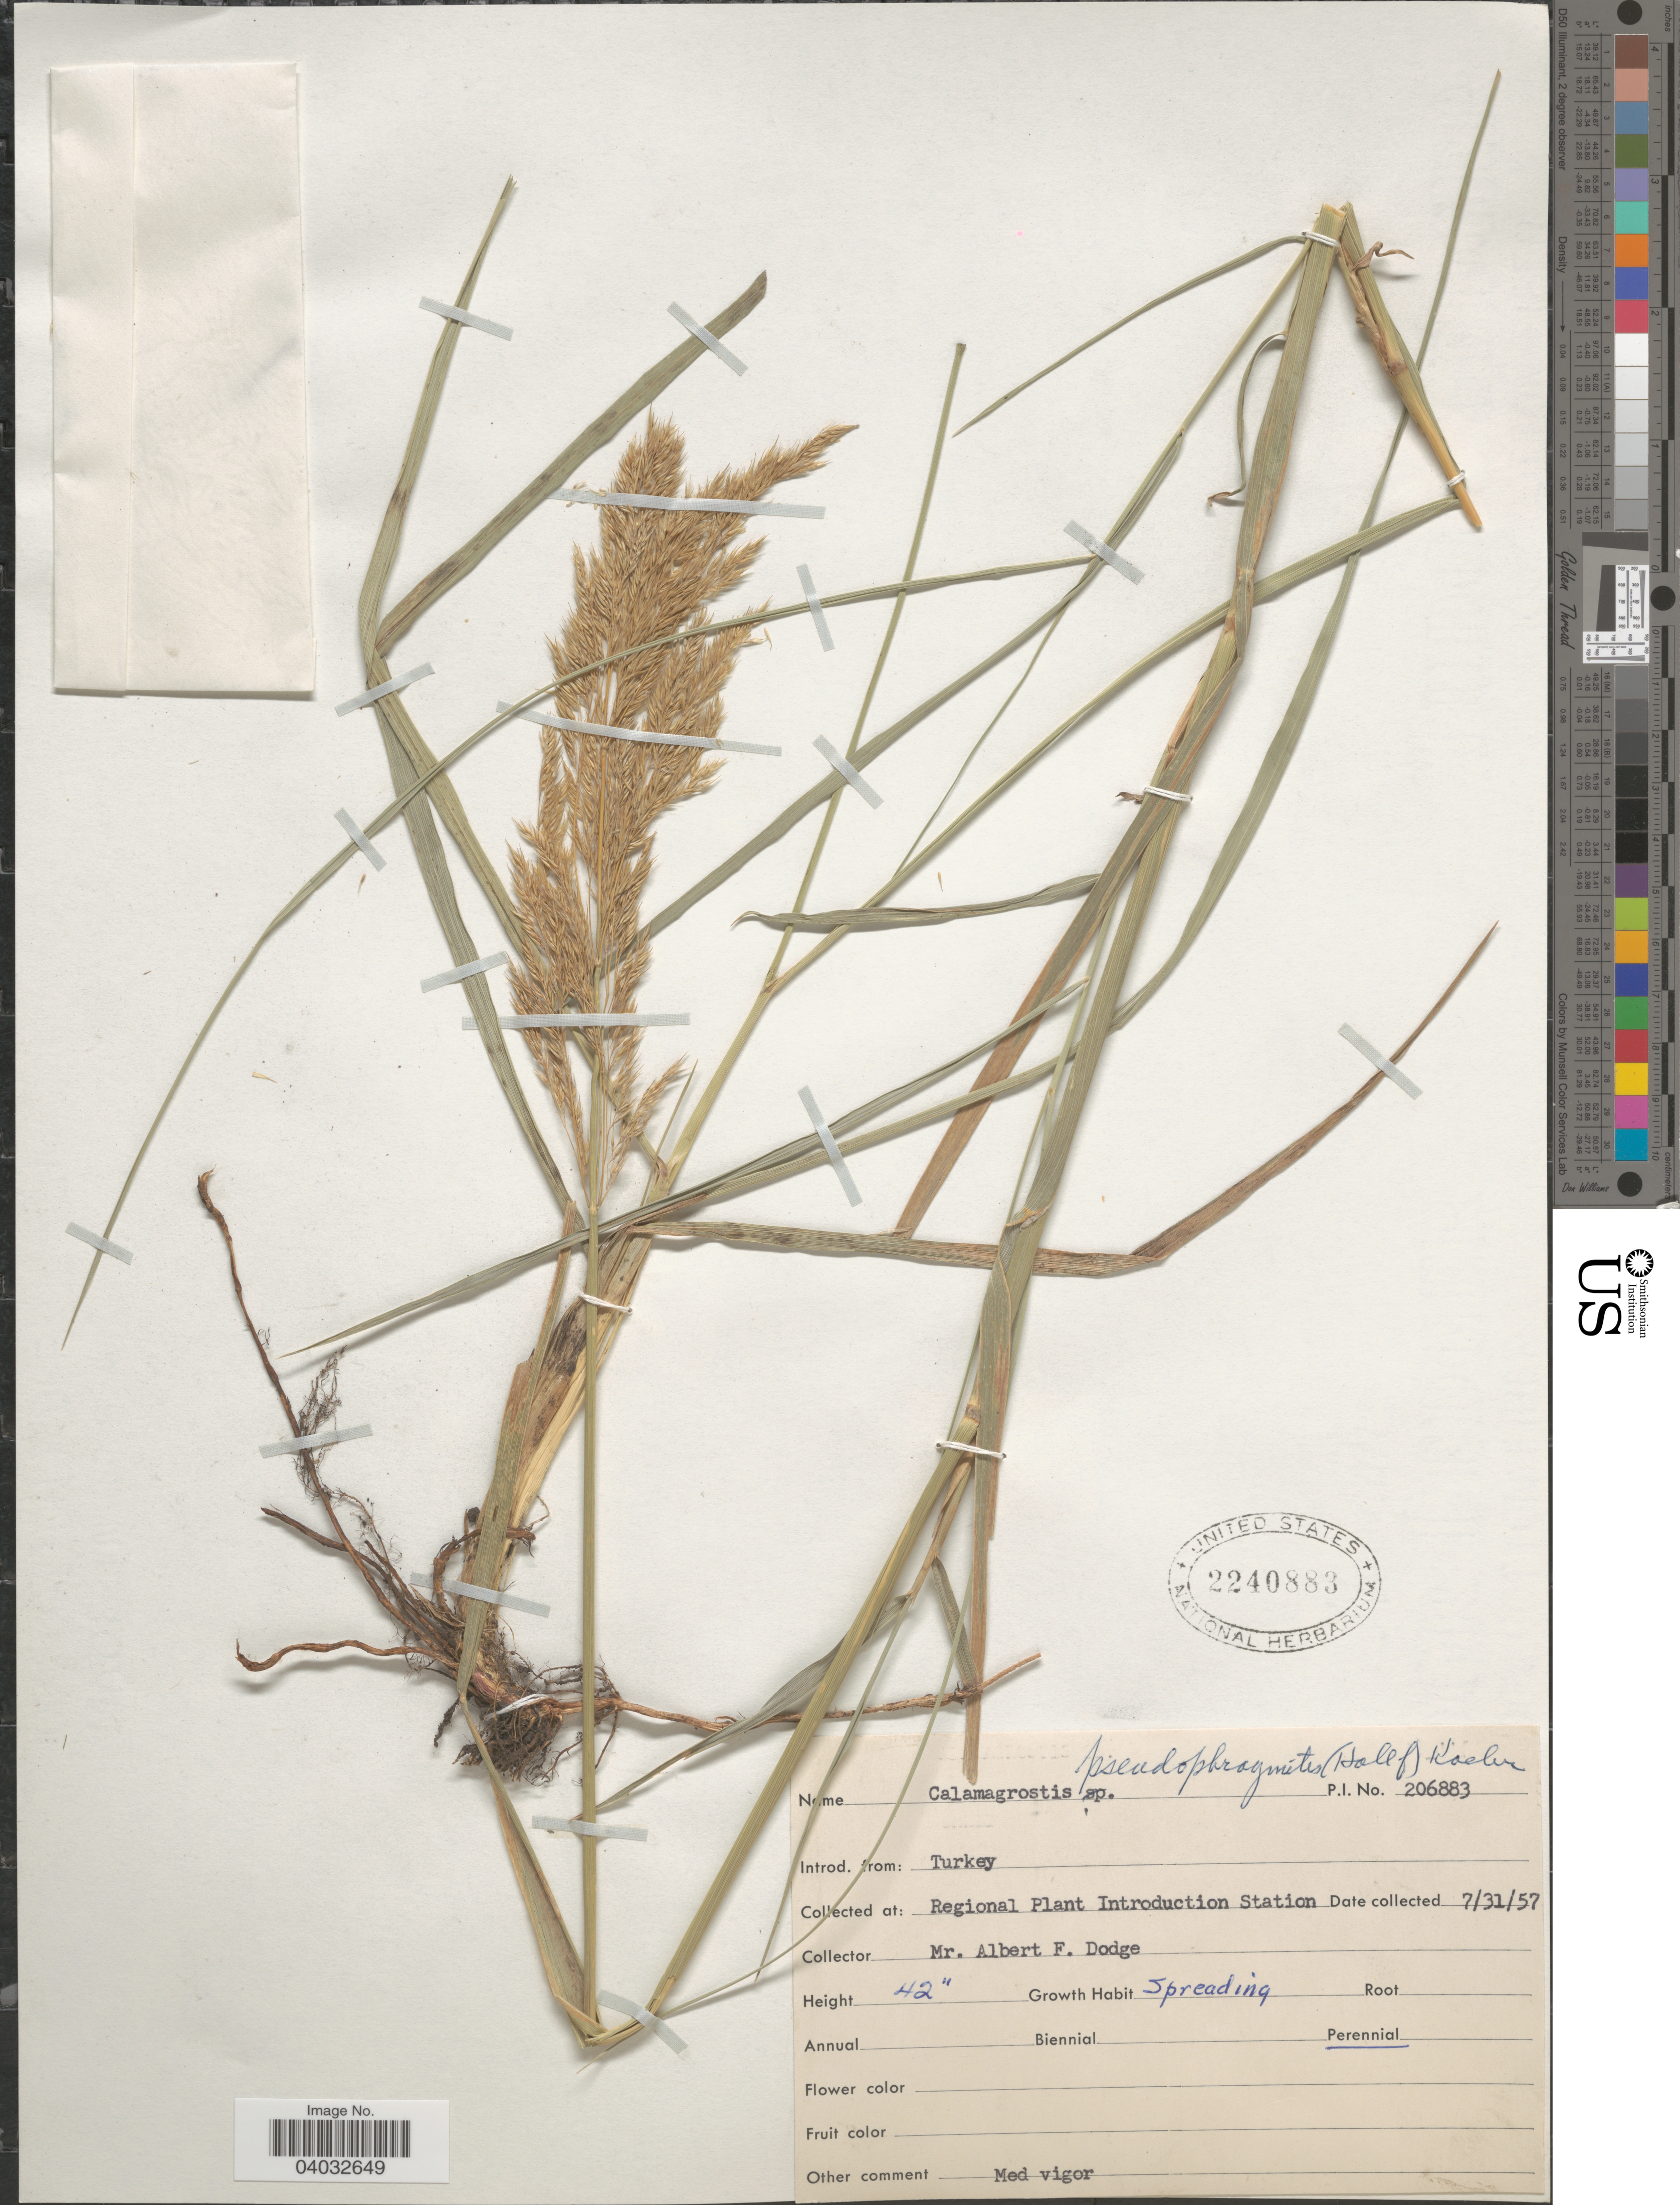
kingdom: Plantae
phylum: Tracheophyta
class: Liliopsida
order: Poales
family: Poaceae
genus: Calamagrostis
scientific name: Calamagrostis pseudophragmites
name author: (Haller f.) Koeler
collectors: A. Dodge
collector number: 206883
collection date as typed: Transcribed d/m/y: 31/7/57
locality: Regional Plant Introduction Station.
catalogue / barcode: US 2240883